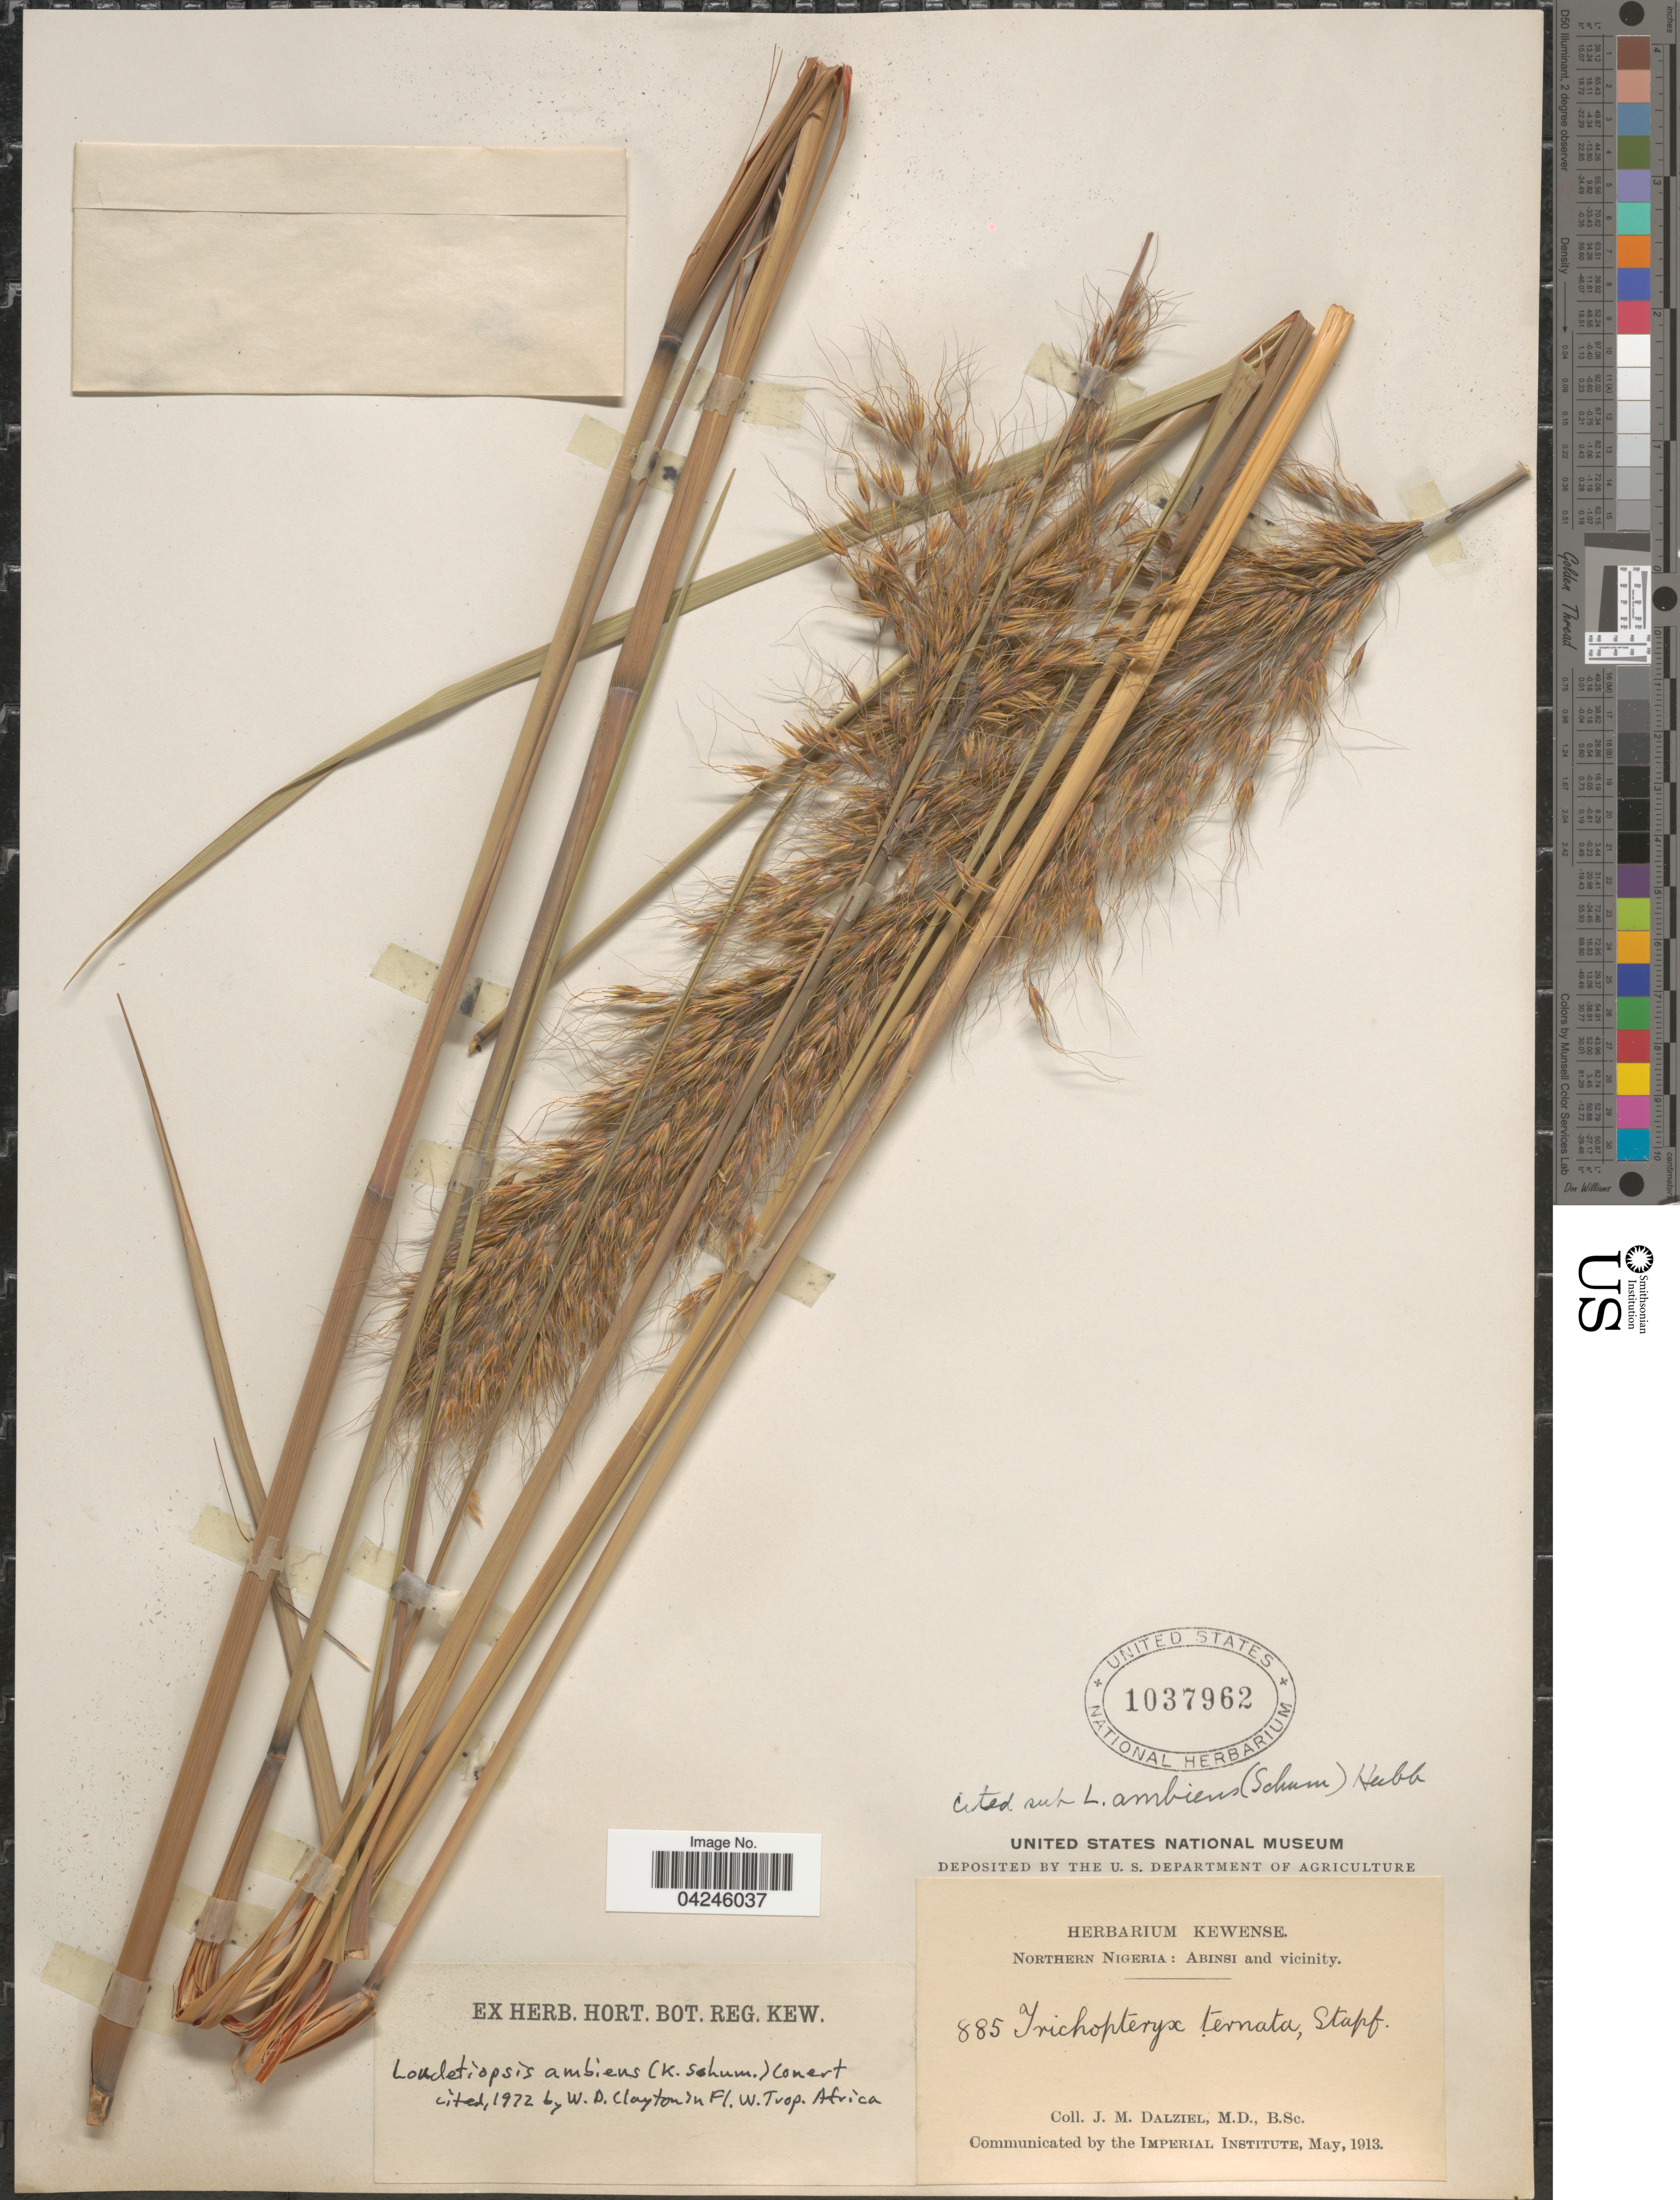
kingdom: Plantae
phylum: Tracheophyta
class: Liliopsida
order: Poales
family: Poaceae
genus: Loudetiopsis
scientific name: Loudetiopsis ambiens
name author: (K. Schum.) Conert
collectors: J. Dalziel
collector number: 885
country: Nigeria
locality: Northern Nigeria: Abinsi and vicinity.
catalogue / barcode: US 1037962